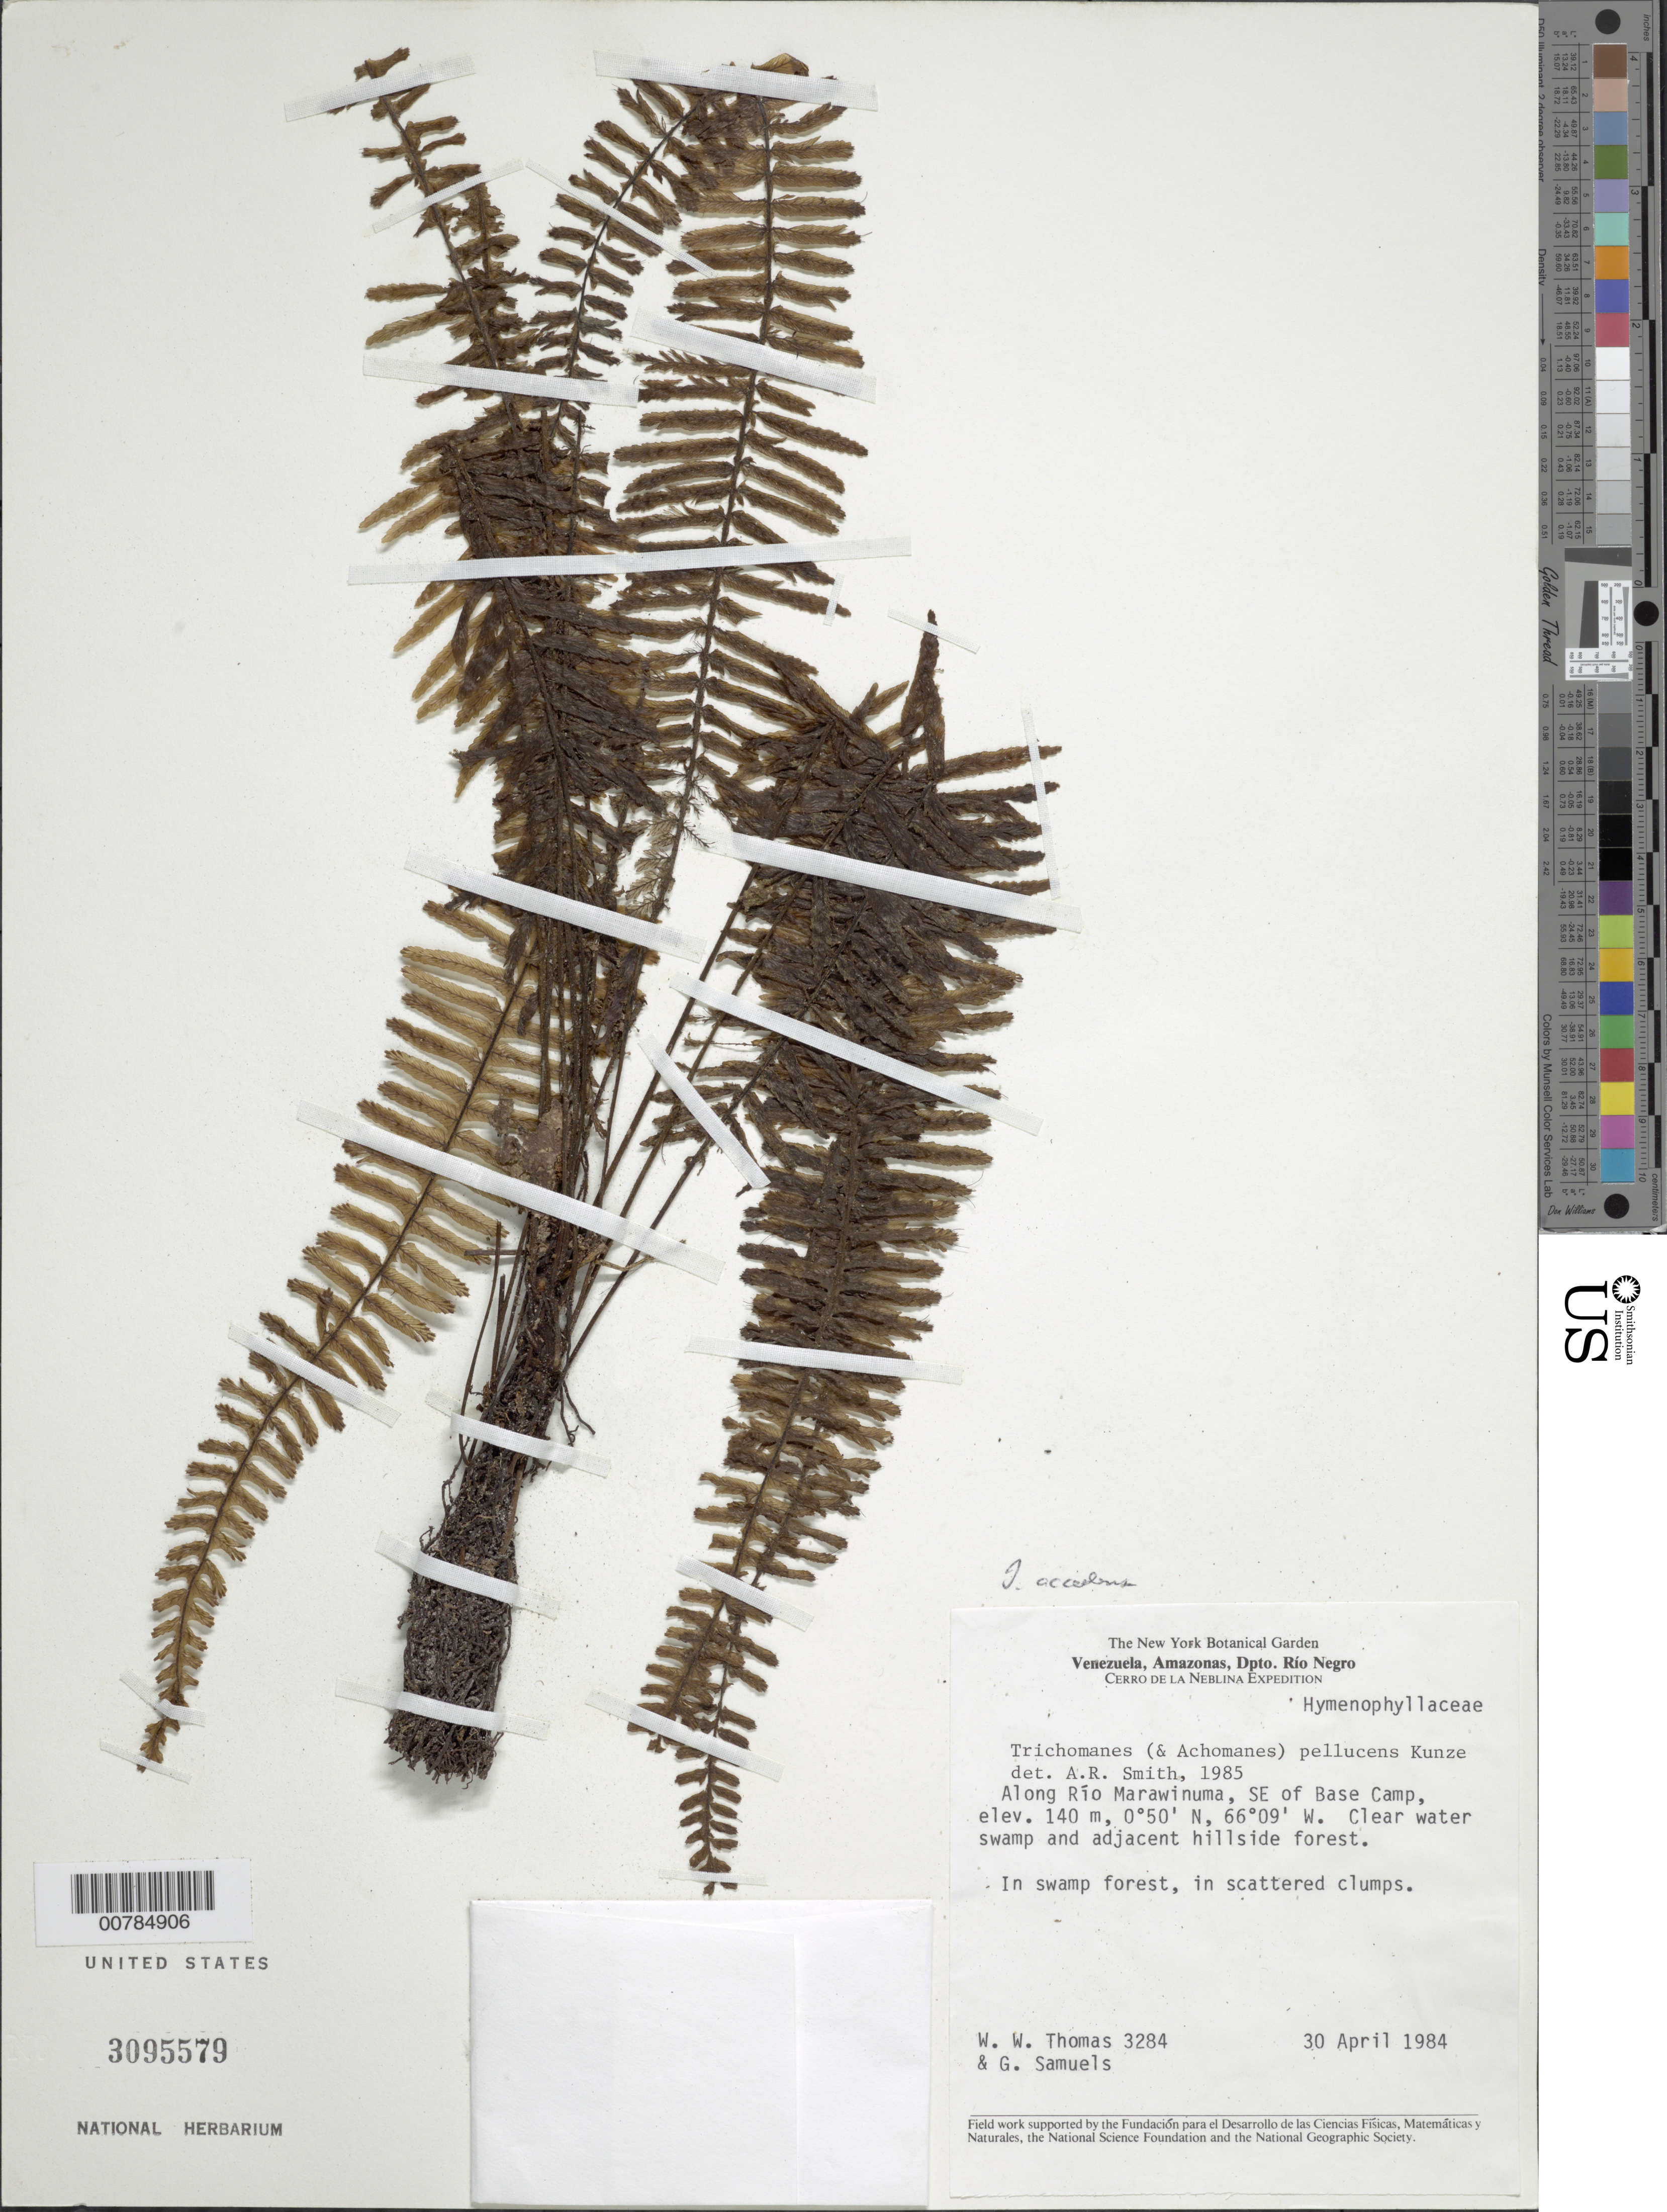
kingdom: Plantae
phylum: Tracheophyta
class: Polypodiopsida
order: Hymenophyllales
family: Hymenophyllaceae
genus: Trichomanes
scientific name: Trichomanes accedens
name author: C. Presl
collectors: W. W. Thomas & G. Bacchus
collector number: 3284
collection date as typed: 30-Apr-84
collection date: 1984-04-30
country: Venezuela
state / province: Amazonas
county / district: Río Negro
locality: Cerro de La Neblina, along Río Marawinuma, SE of base camp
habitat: Clear water swamp and adjacent hillside forest, in swamp forest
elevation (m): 140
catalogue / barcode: US 3095579